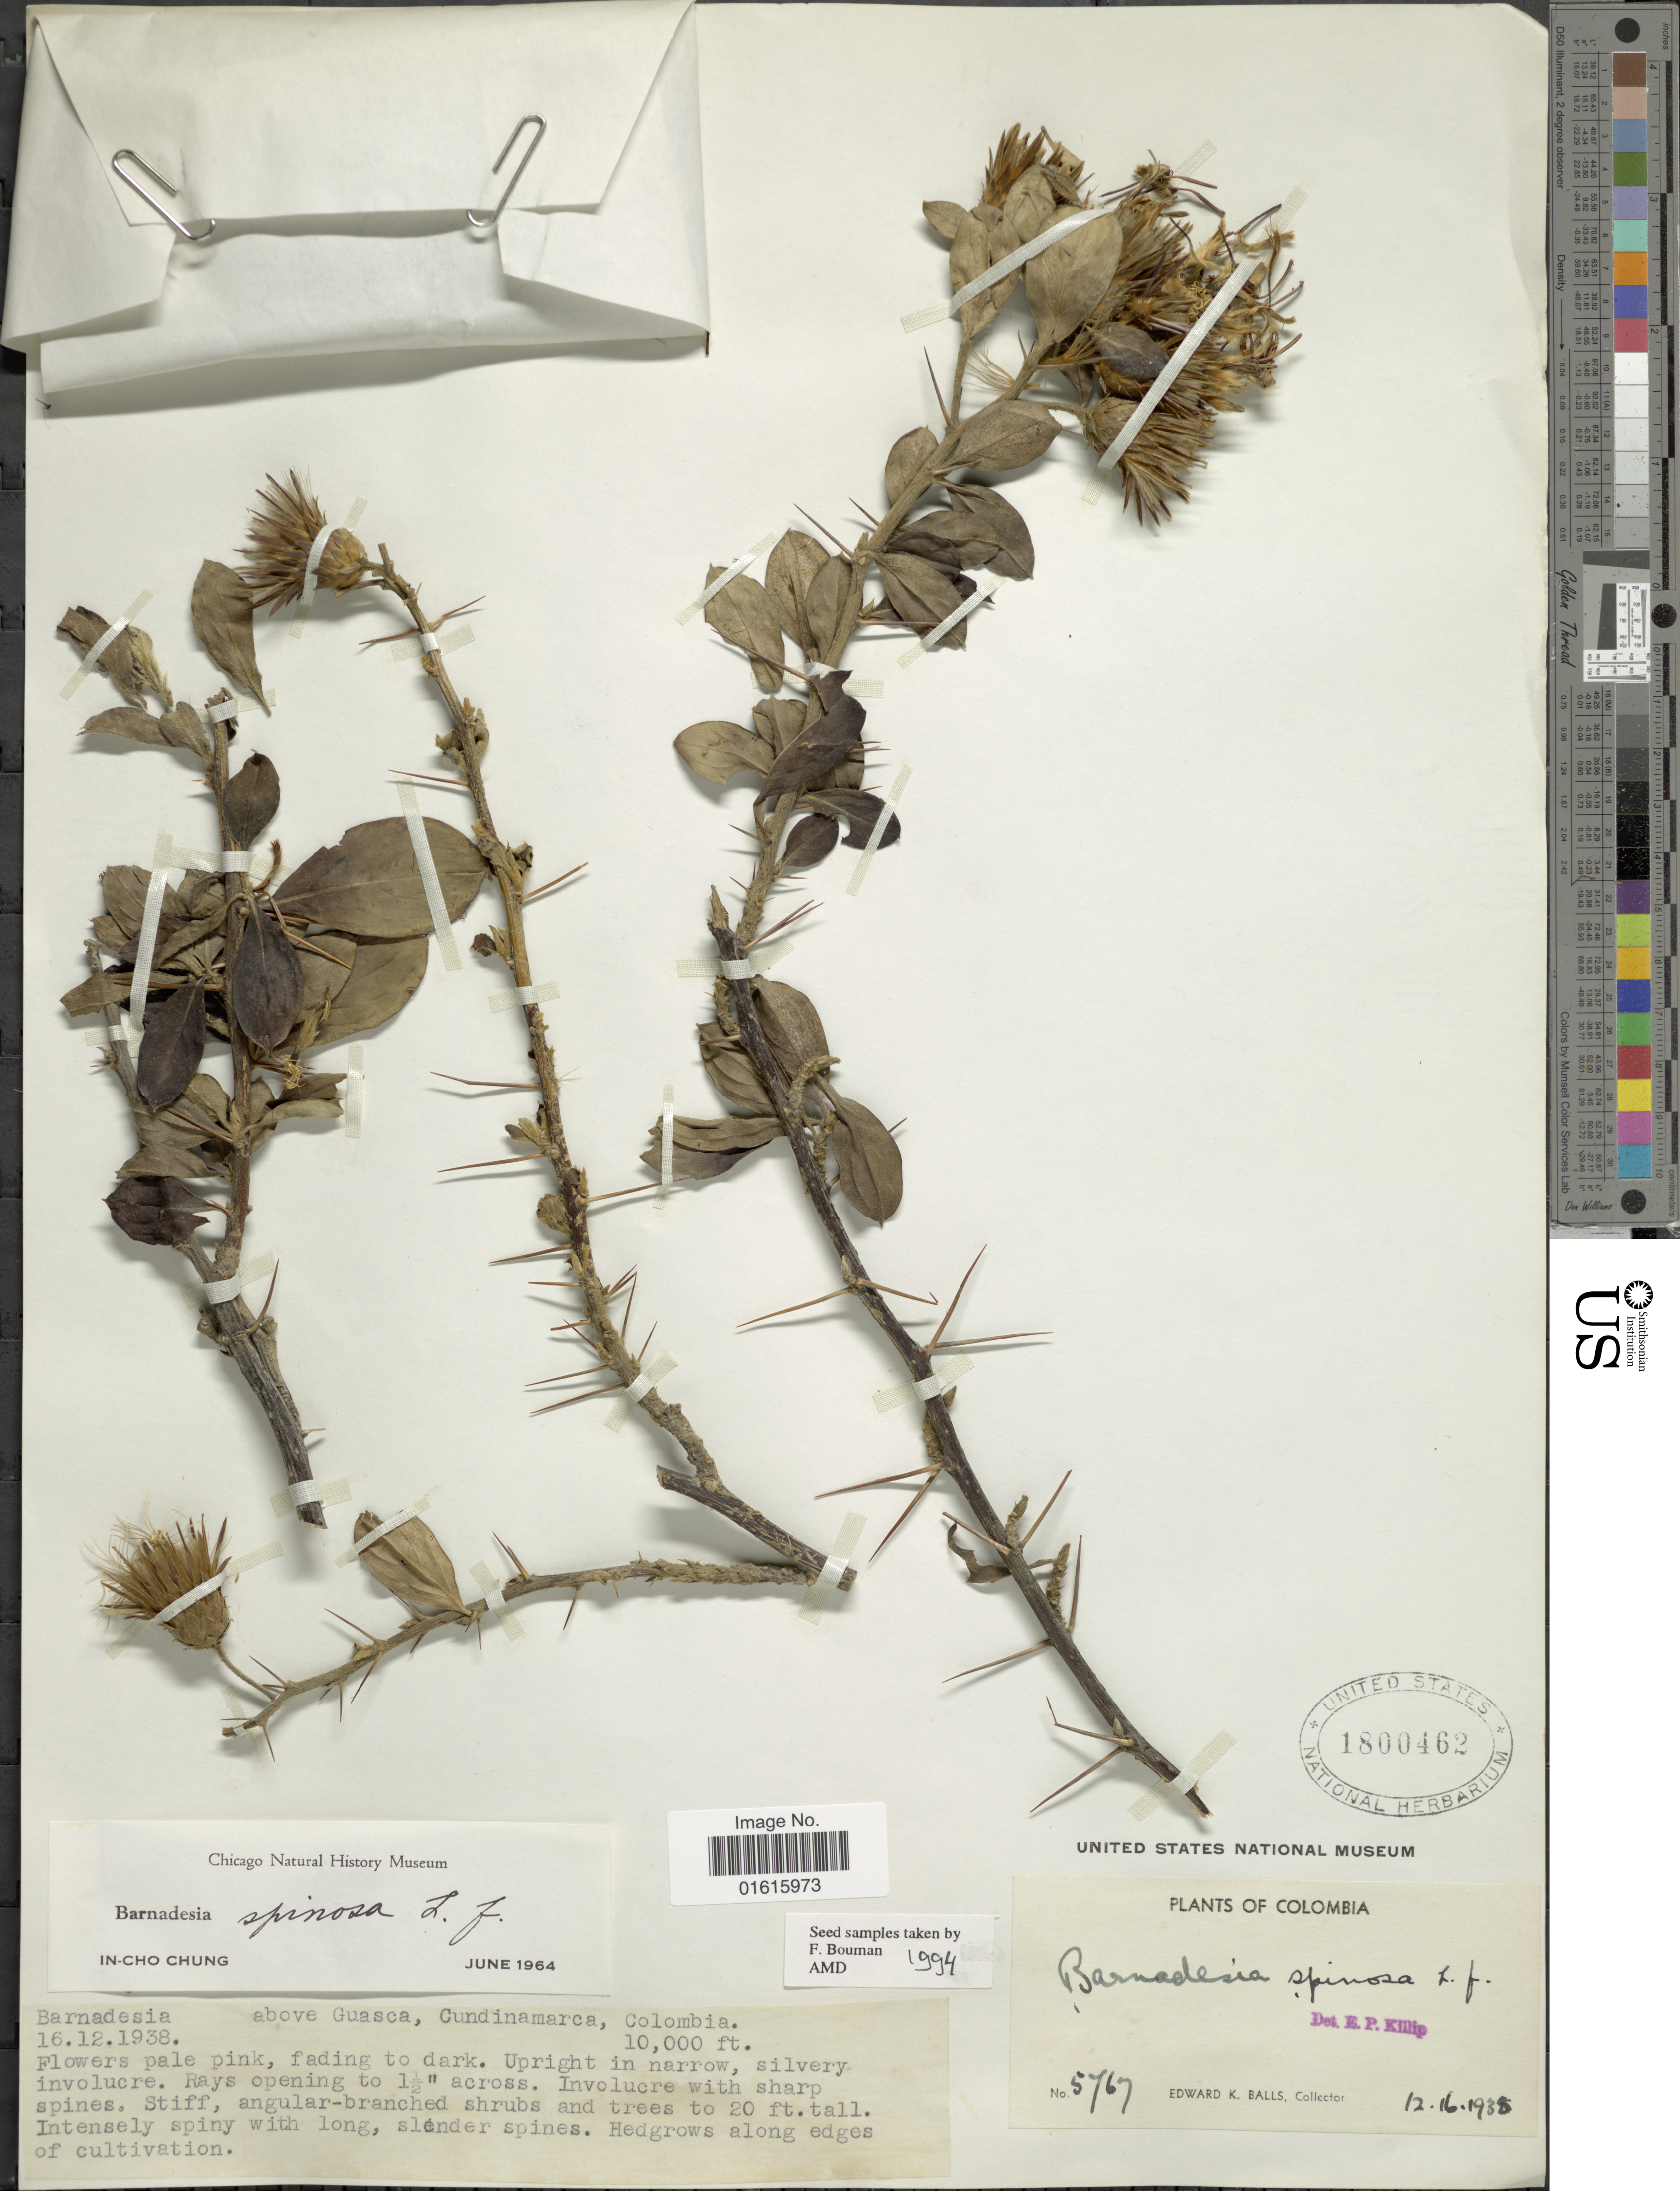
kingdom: Plantae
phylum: Tracheophyta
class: Magnoliopsida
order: Asterales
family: Asteraceae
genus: Barnadesia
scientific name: Barnadesia spinosa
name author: L. f.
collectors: E. K. Balls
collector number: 5767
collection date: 1935-12-16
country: Colombia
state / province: Cundinamarca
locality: Above Guasca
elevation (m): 3048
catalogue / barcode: US 1800462